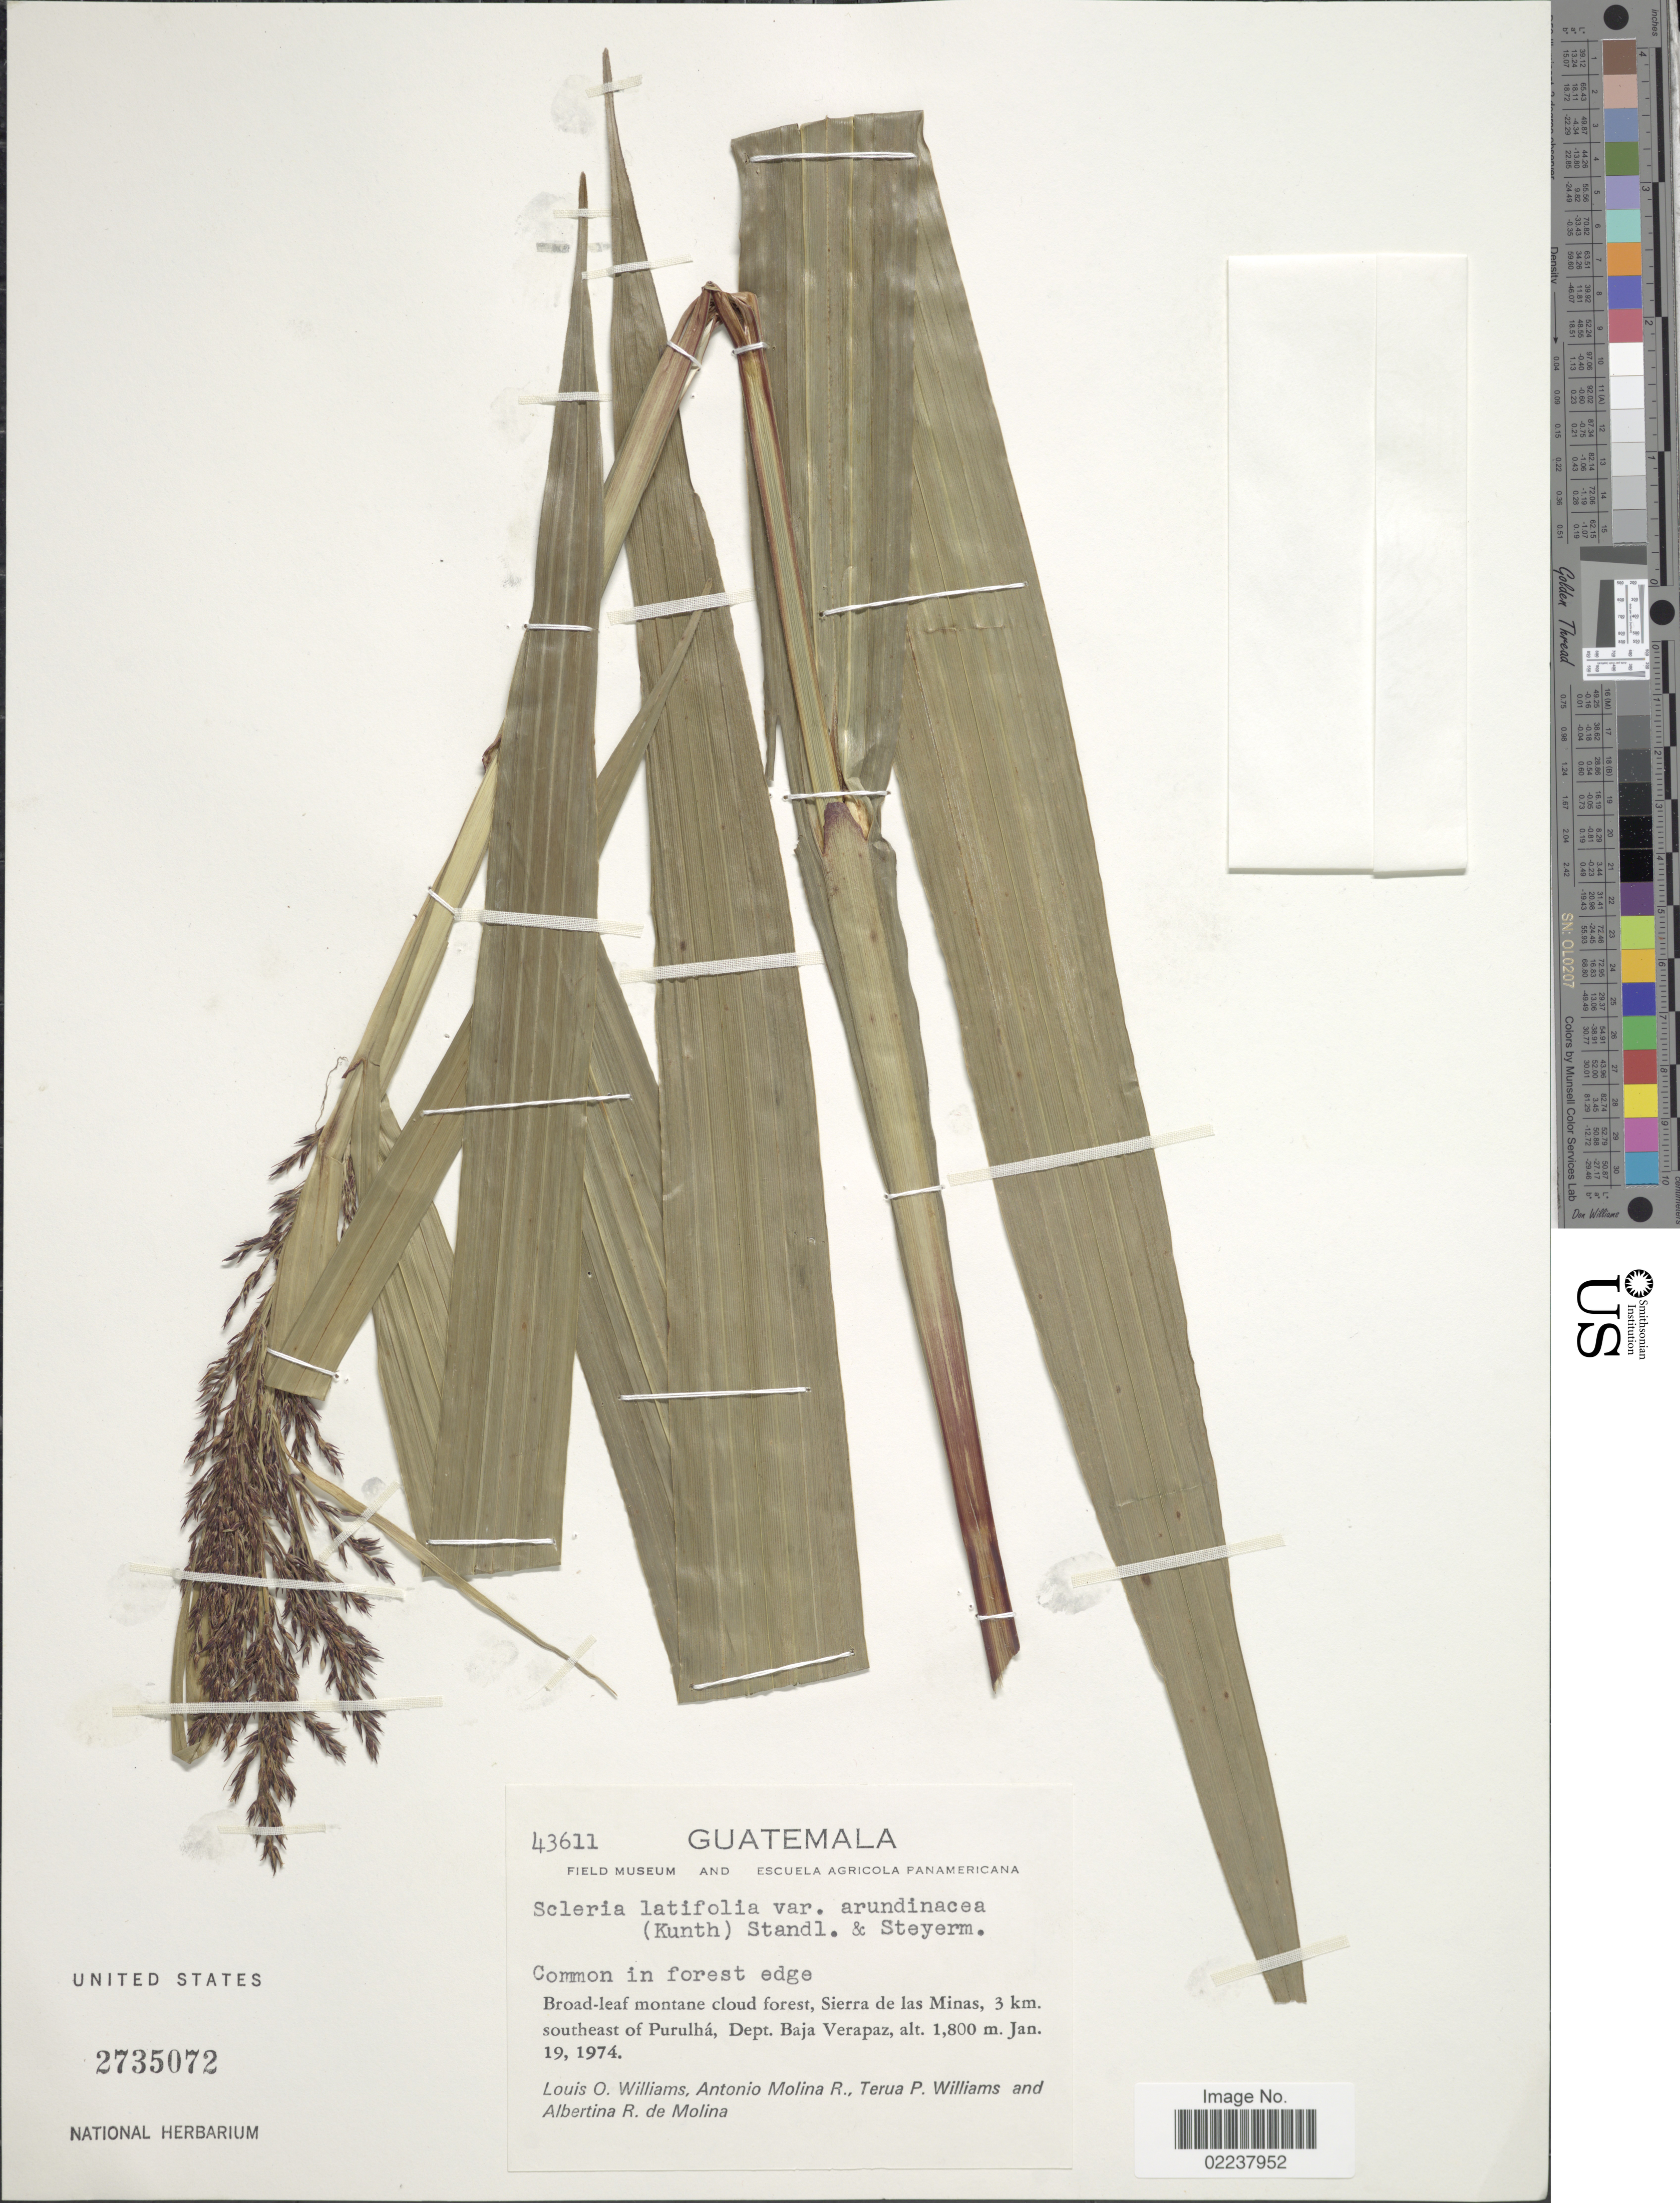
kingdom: Plantae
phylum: Tracheophyta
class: Liliopsida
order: Poales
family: Cyperaceae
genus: Scleria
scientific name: Scleria latifolia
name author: Sw.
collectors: L. O. Williams, A. Molina R., T. P. Williams & A. R. Molina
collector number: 43611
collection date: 1974-01-17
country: Guatemala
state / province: Baja Verapaz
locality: Broad leaf montane cloud forest, Sierra de Las Minas, 3 km. southeast of Purulha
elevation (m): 1800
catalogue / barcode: US 2735072